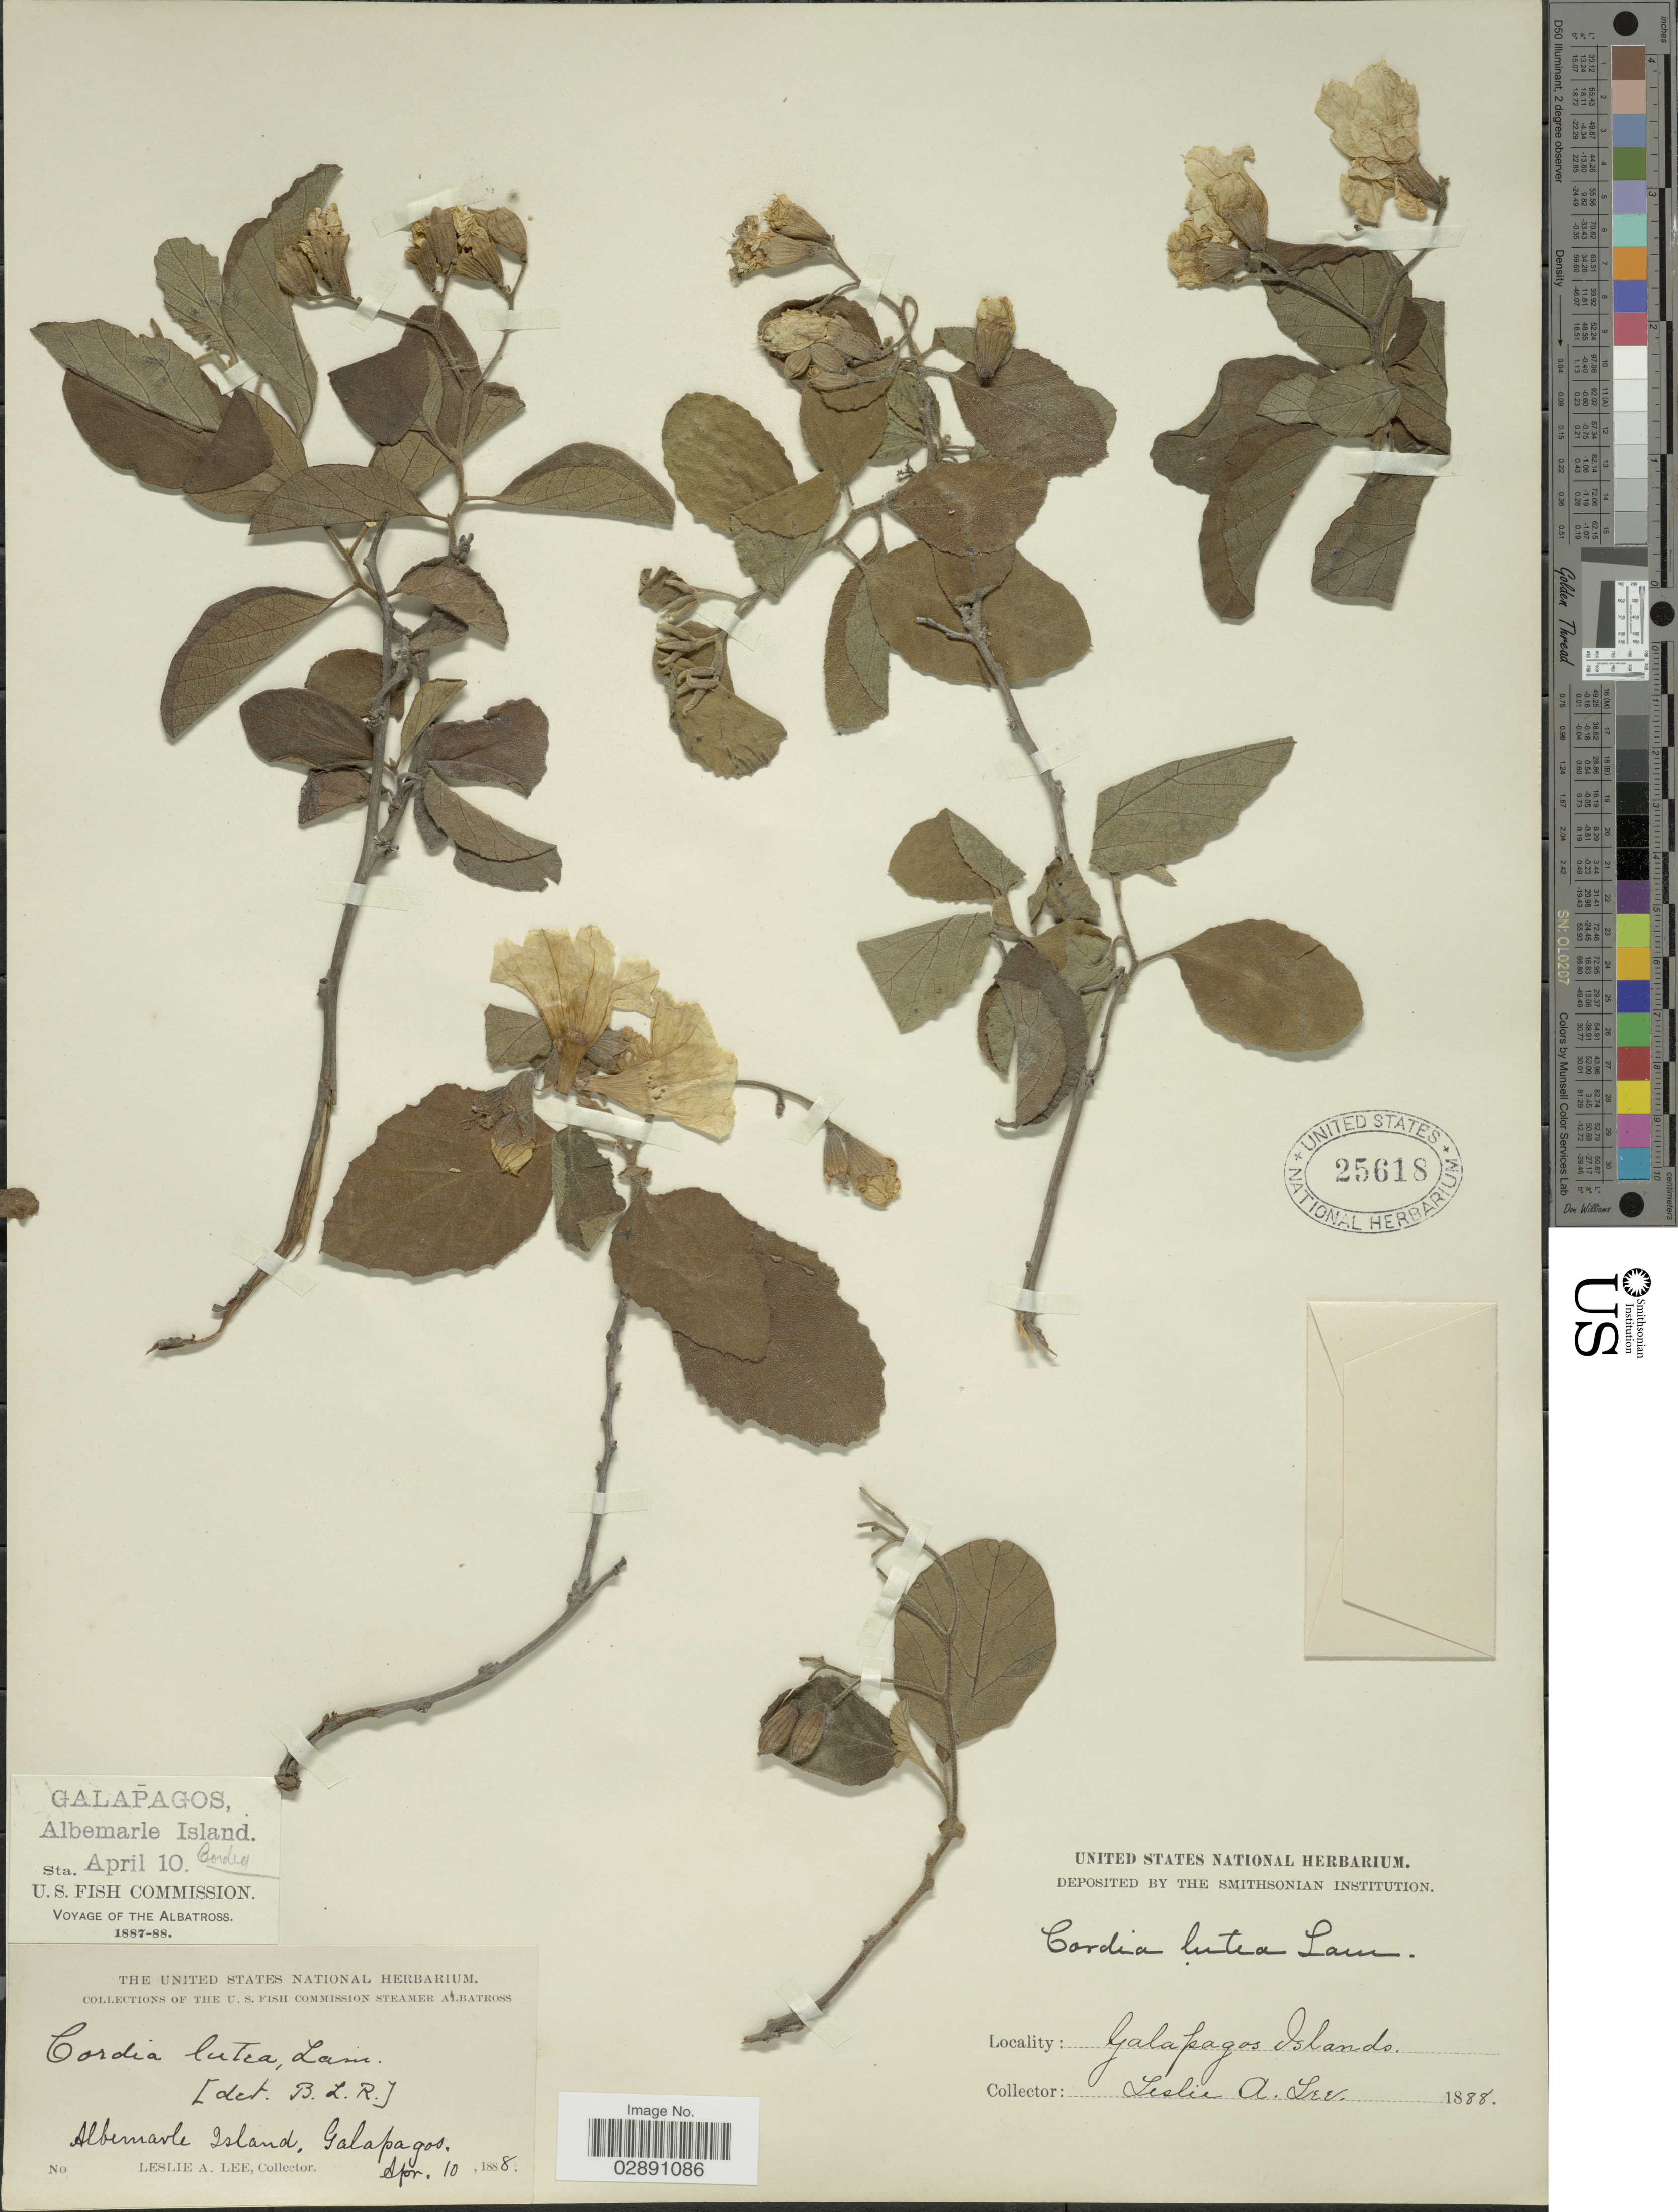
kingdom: Plantae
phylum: Tracheophyta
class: Magnoliopsida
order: Boraginales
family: Cordiaceae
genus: Cordia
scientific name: Cordia lutea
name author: Lam.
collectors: L. Lee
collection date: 1888-04-10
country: Ecuador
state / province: Colón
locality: Albemarle Island, Galapagos. Galapagos Islands.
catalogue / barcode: US 25618